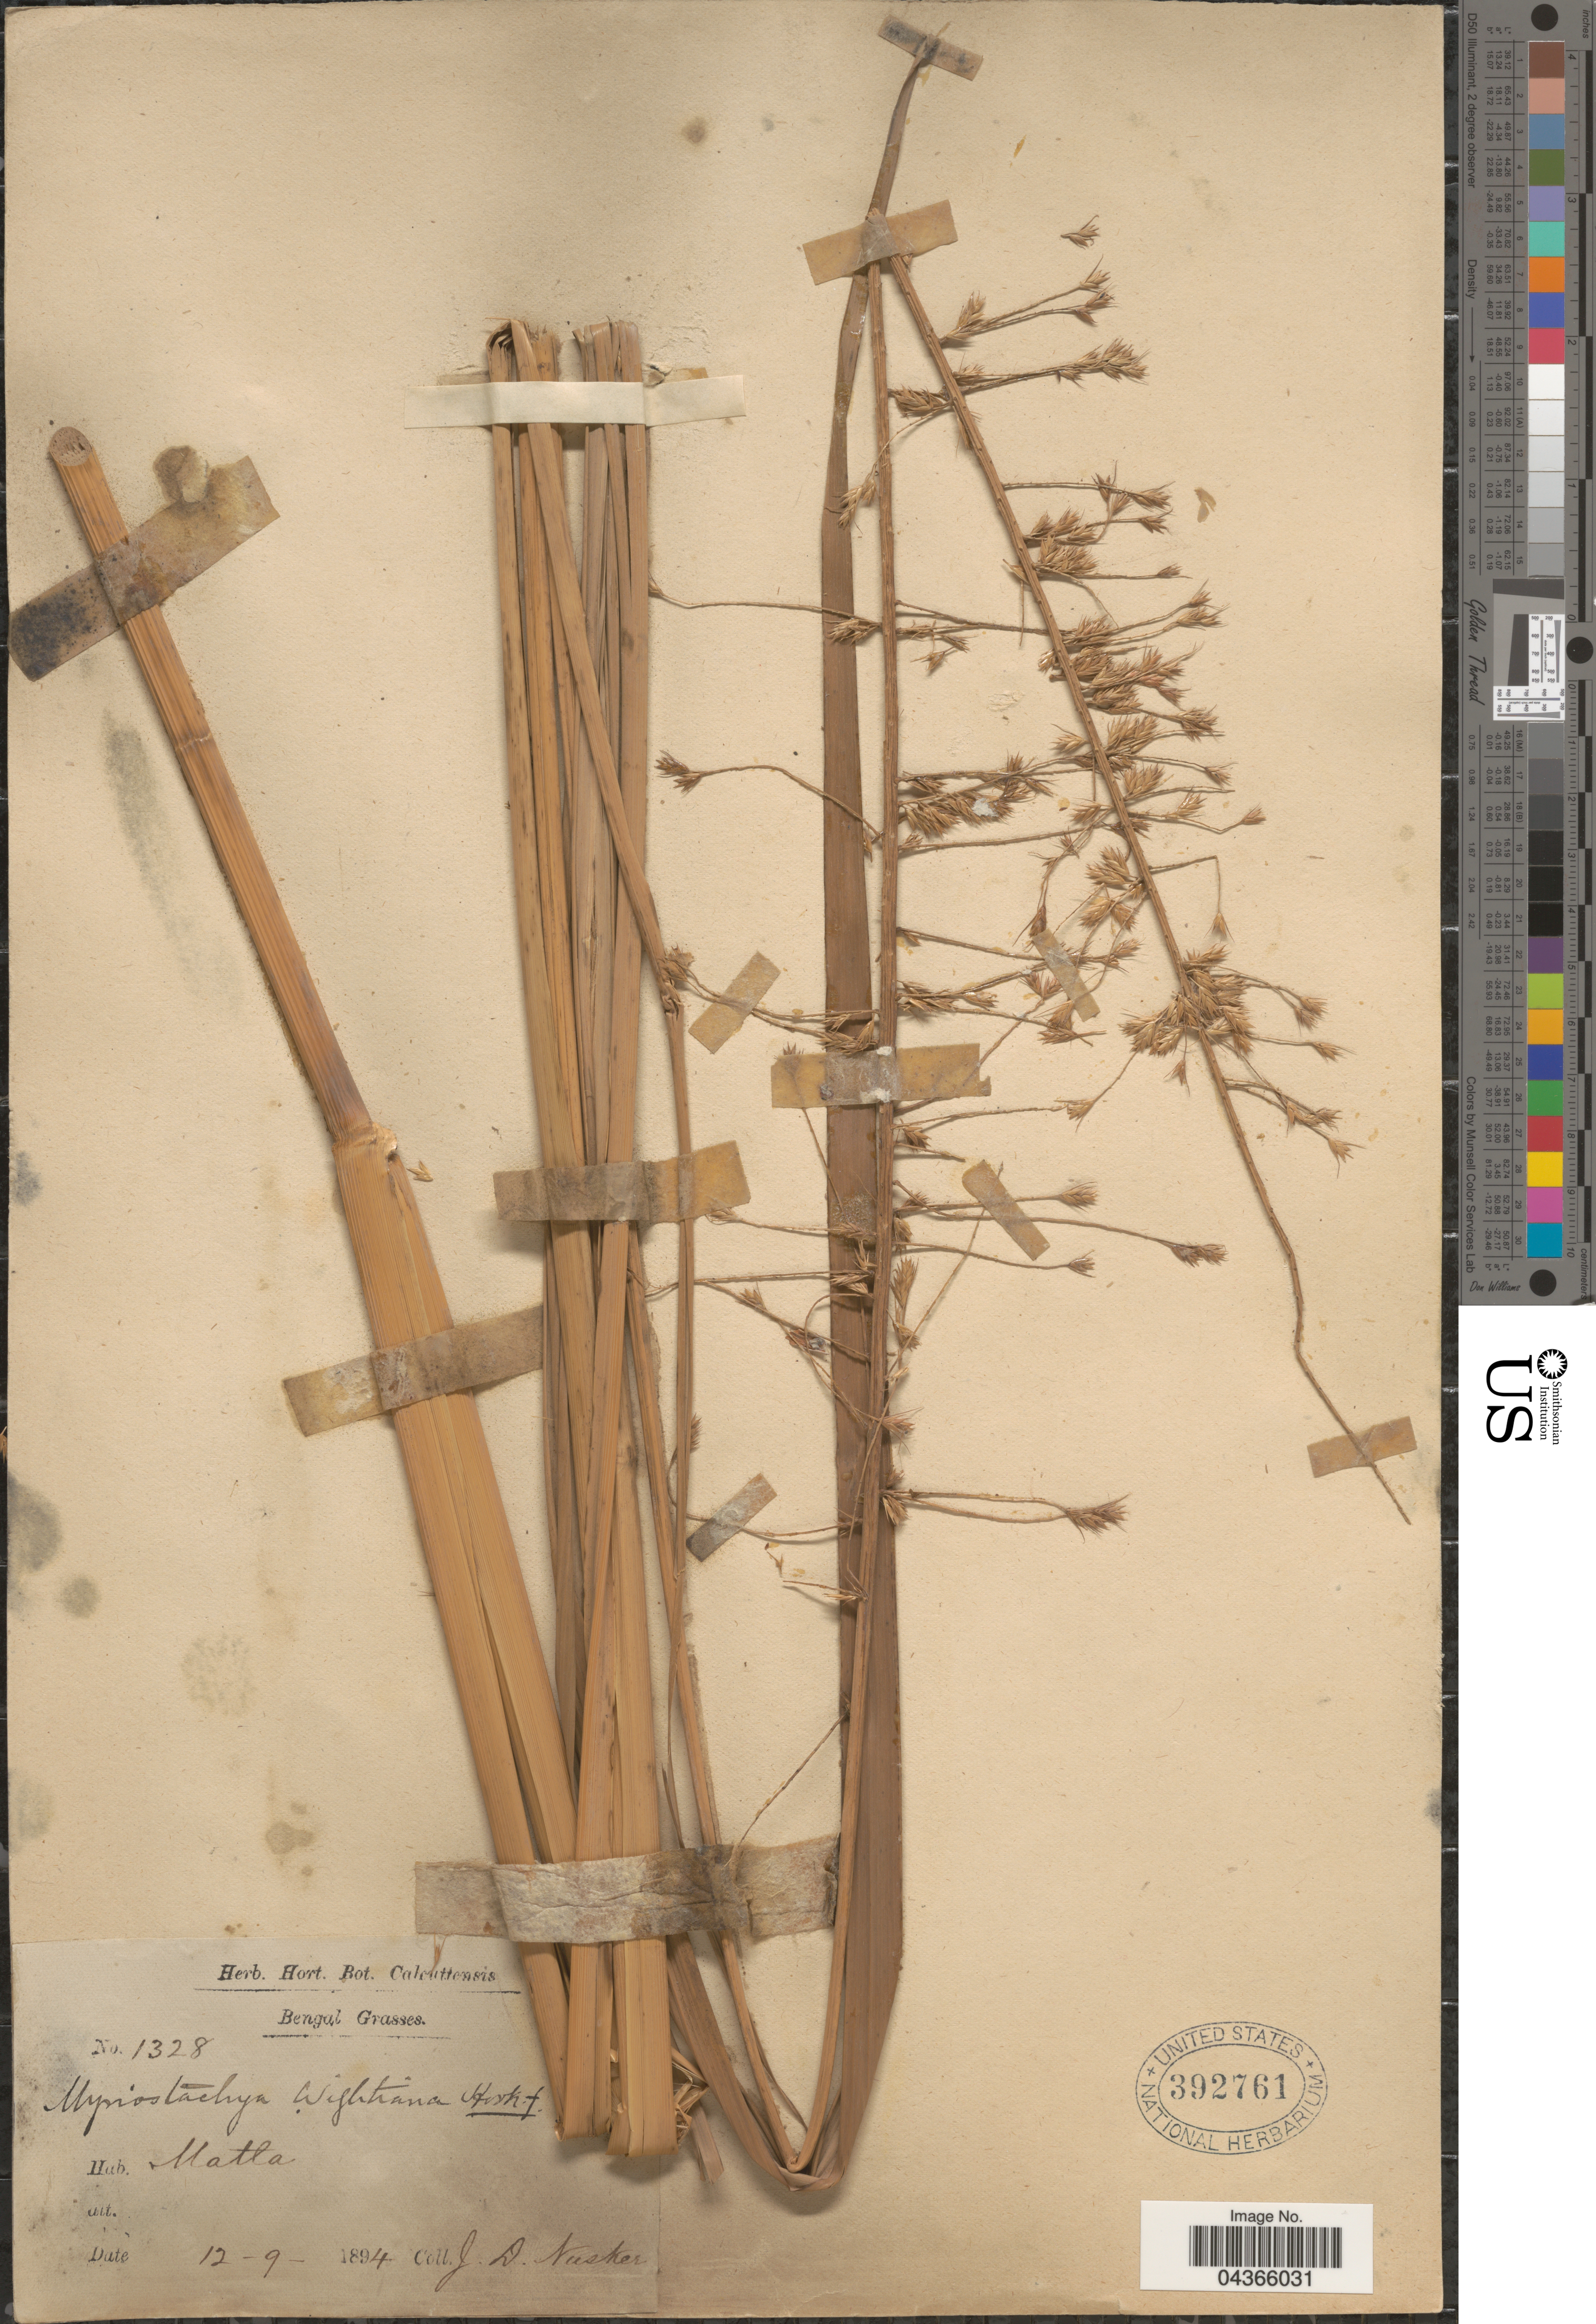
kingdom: Plantae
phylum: Tracheophyta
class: Liliopsida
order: Poales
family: Poaceae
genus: Myriostachya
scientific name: Myriostachya wightiana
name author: (Nees ex Steud.) Hook. f.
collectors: J. D. Nusker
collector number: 1328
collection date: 1894-09-12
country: India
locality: Bengal. Matla.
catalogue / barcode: US 392761